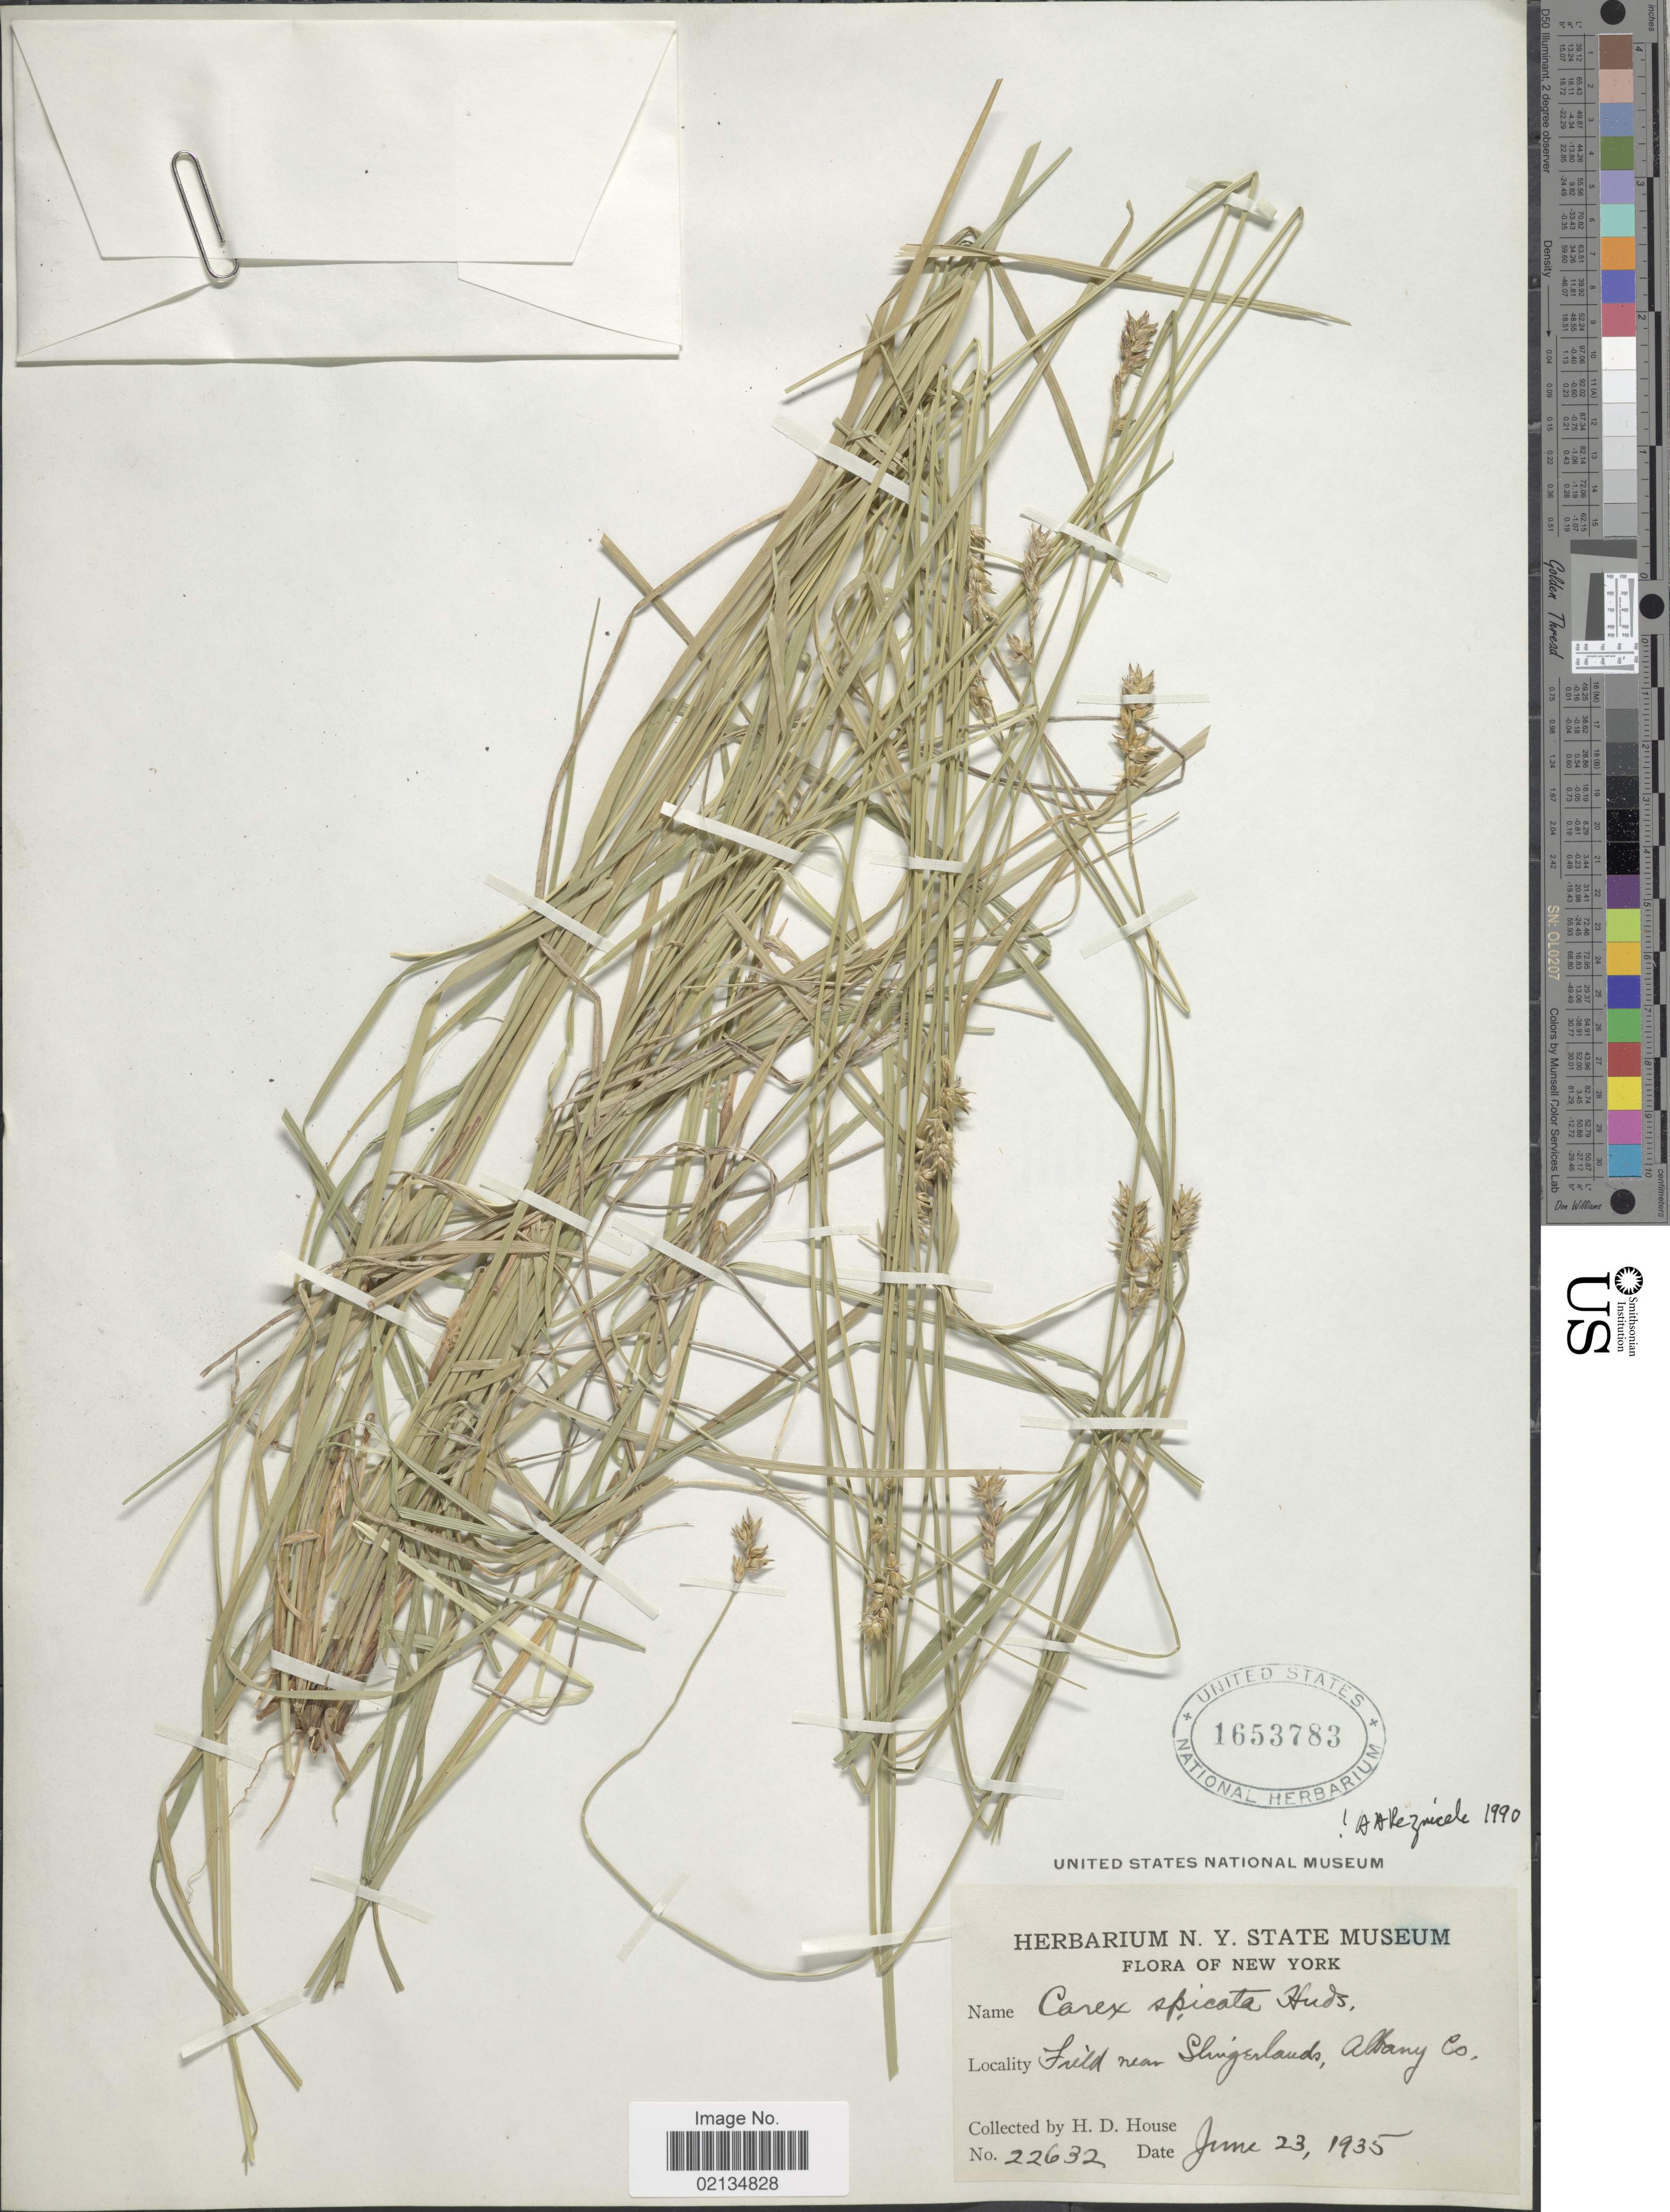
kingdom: Plantae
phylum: Tracheophyta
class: Liliopsida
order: Poales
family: Cyperaceae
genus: Carex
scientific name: Carex spicata subsp. spicata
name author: Huds.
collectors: H. D. House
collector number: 22632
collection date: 1935-06-23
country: United States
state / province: New York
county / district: Albany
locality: Field near Slingerlands, Albany Co.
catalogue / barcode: US 1653783